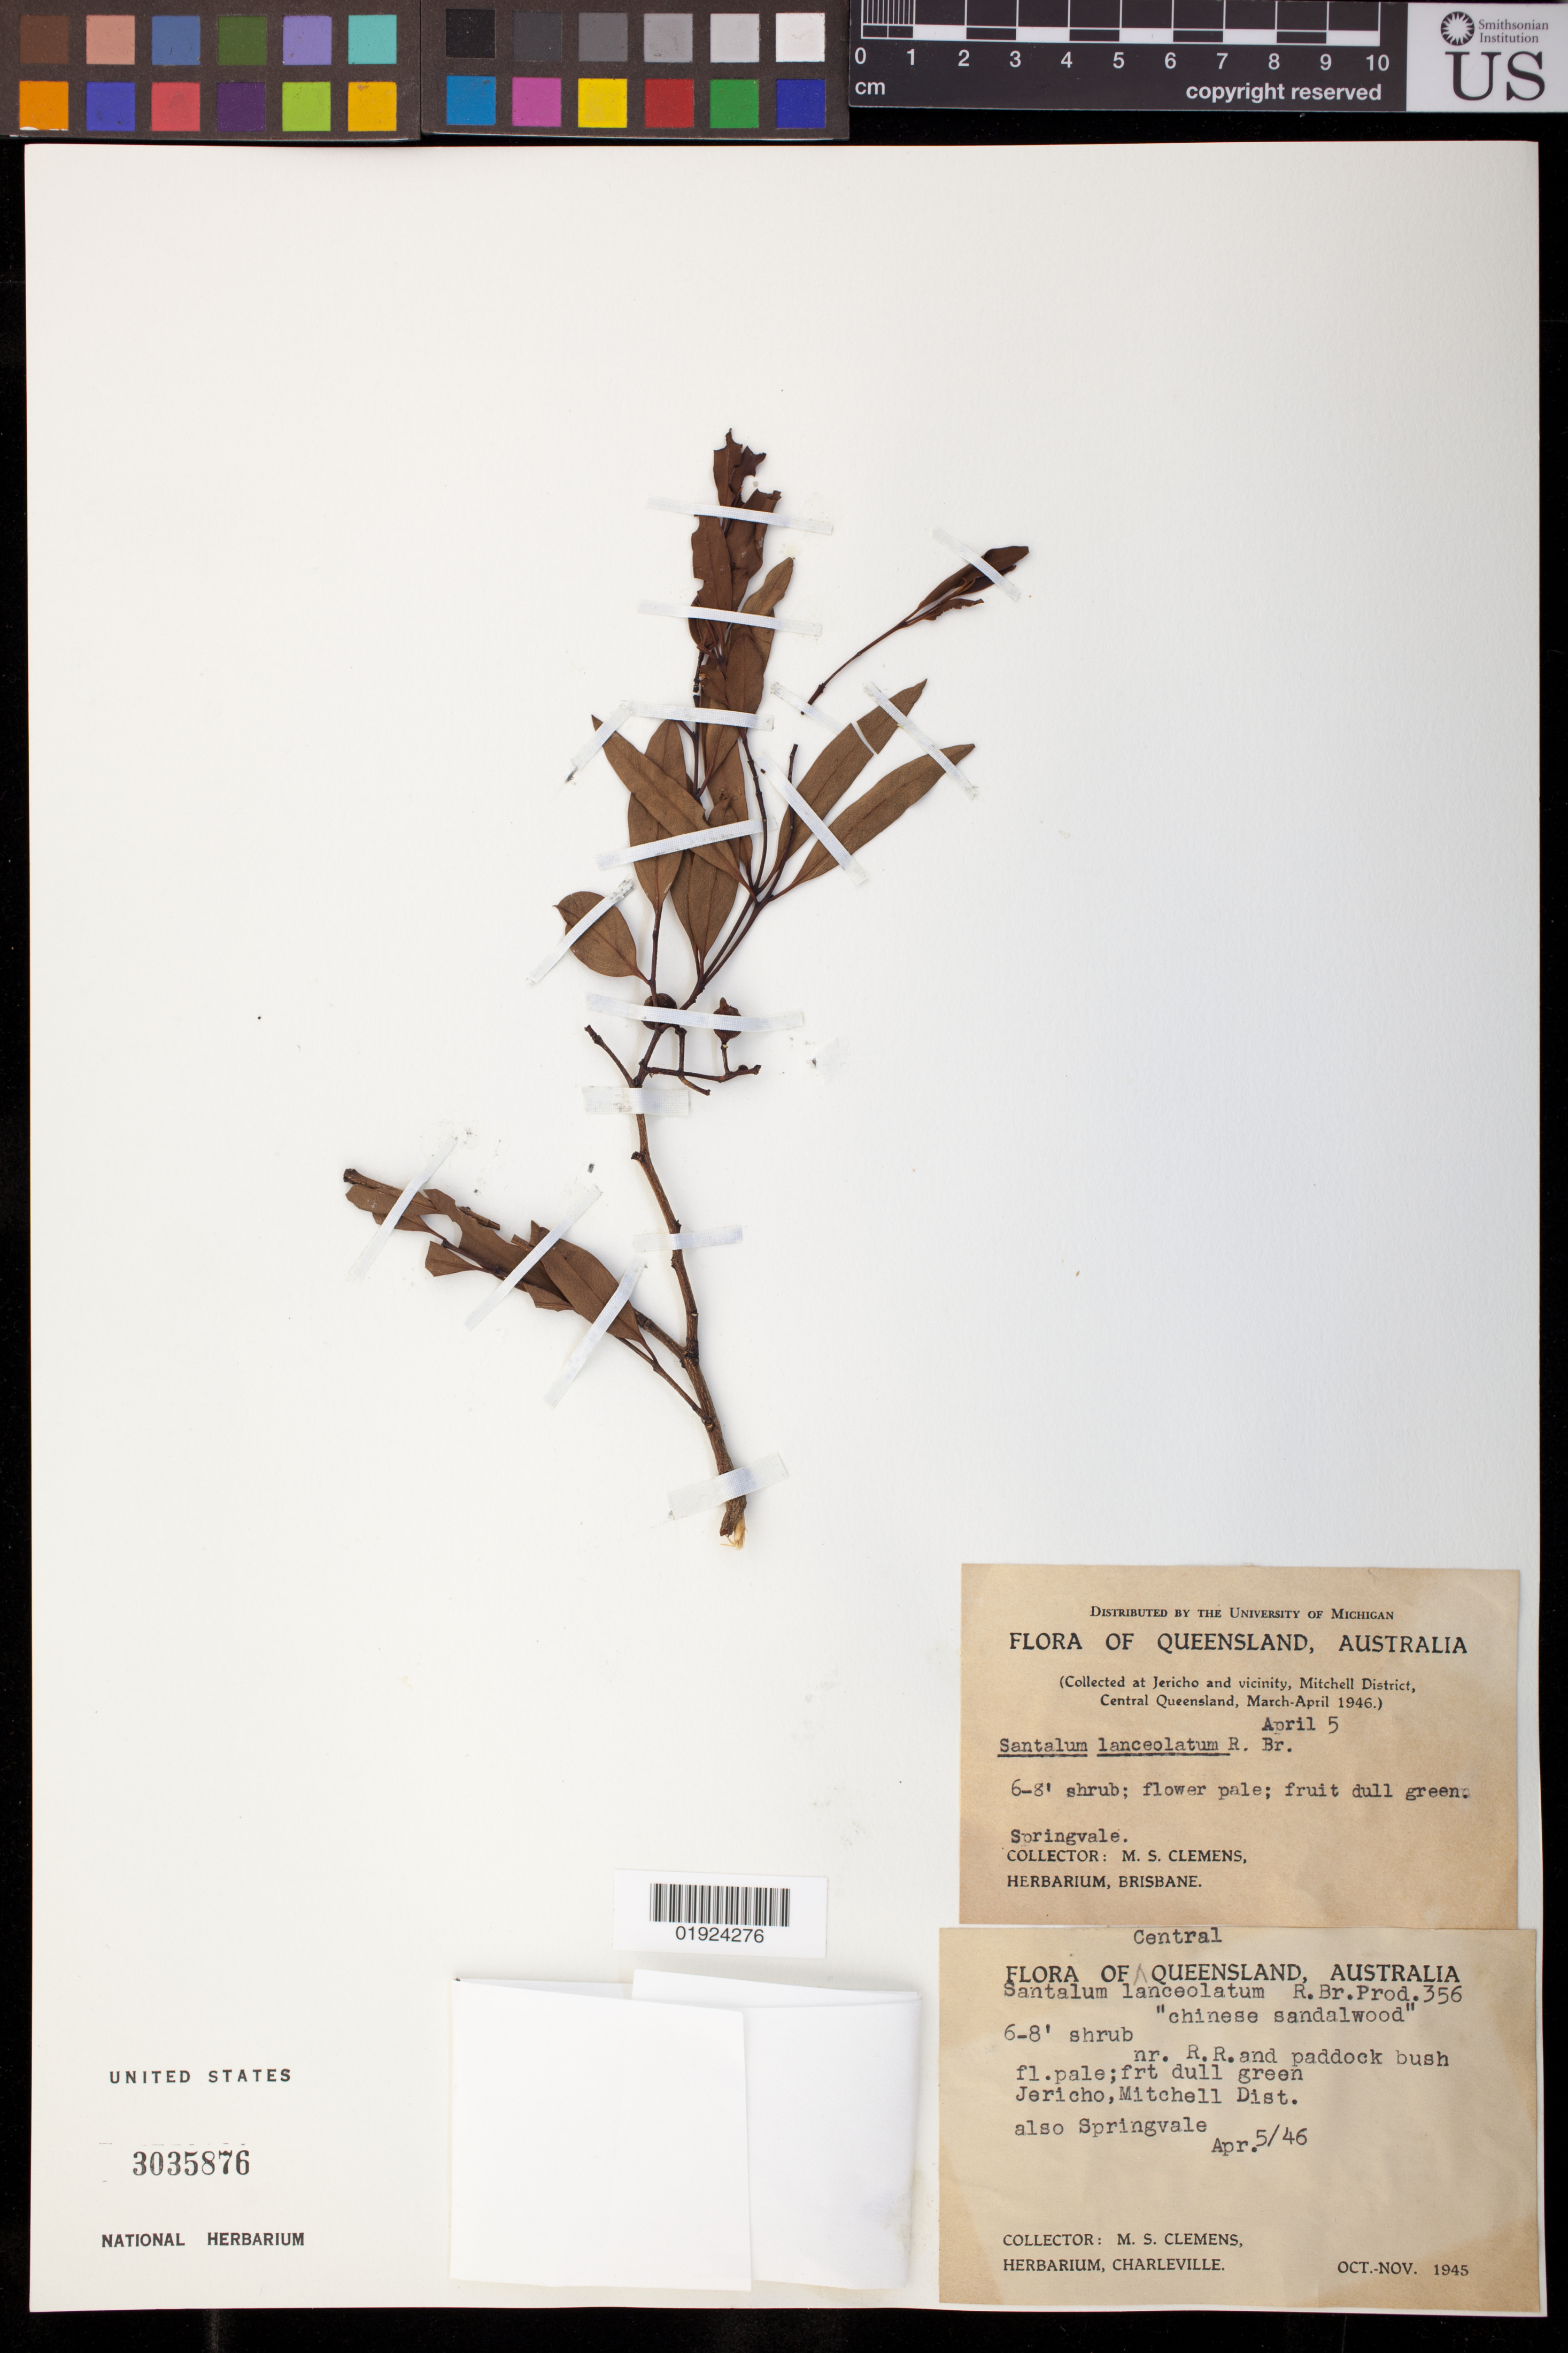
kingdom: Plantae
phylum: Tracheophyta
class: Magnoliopsida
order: Santalales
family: Santalaceae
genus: Santalum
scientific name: Santalum lanceolatum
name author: Schltdl.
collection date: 1946-04-05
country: Australia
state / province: Queensland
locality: Jericho, Mitchell Dist.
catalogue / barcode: US 3035876